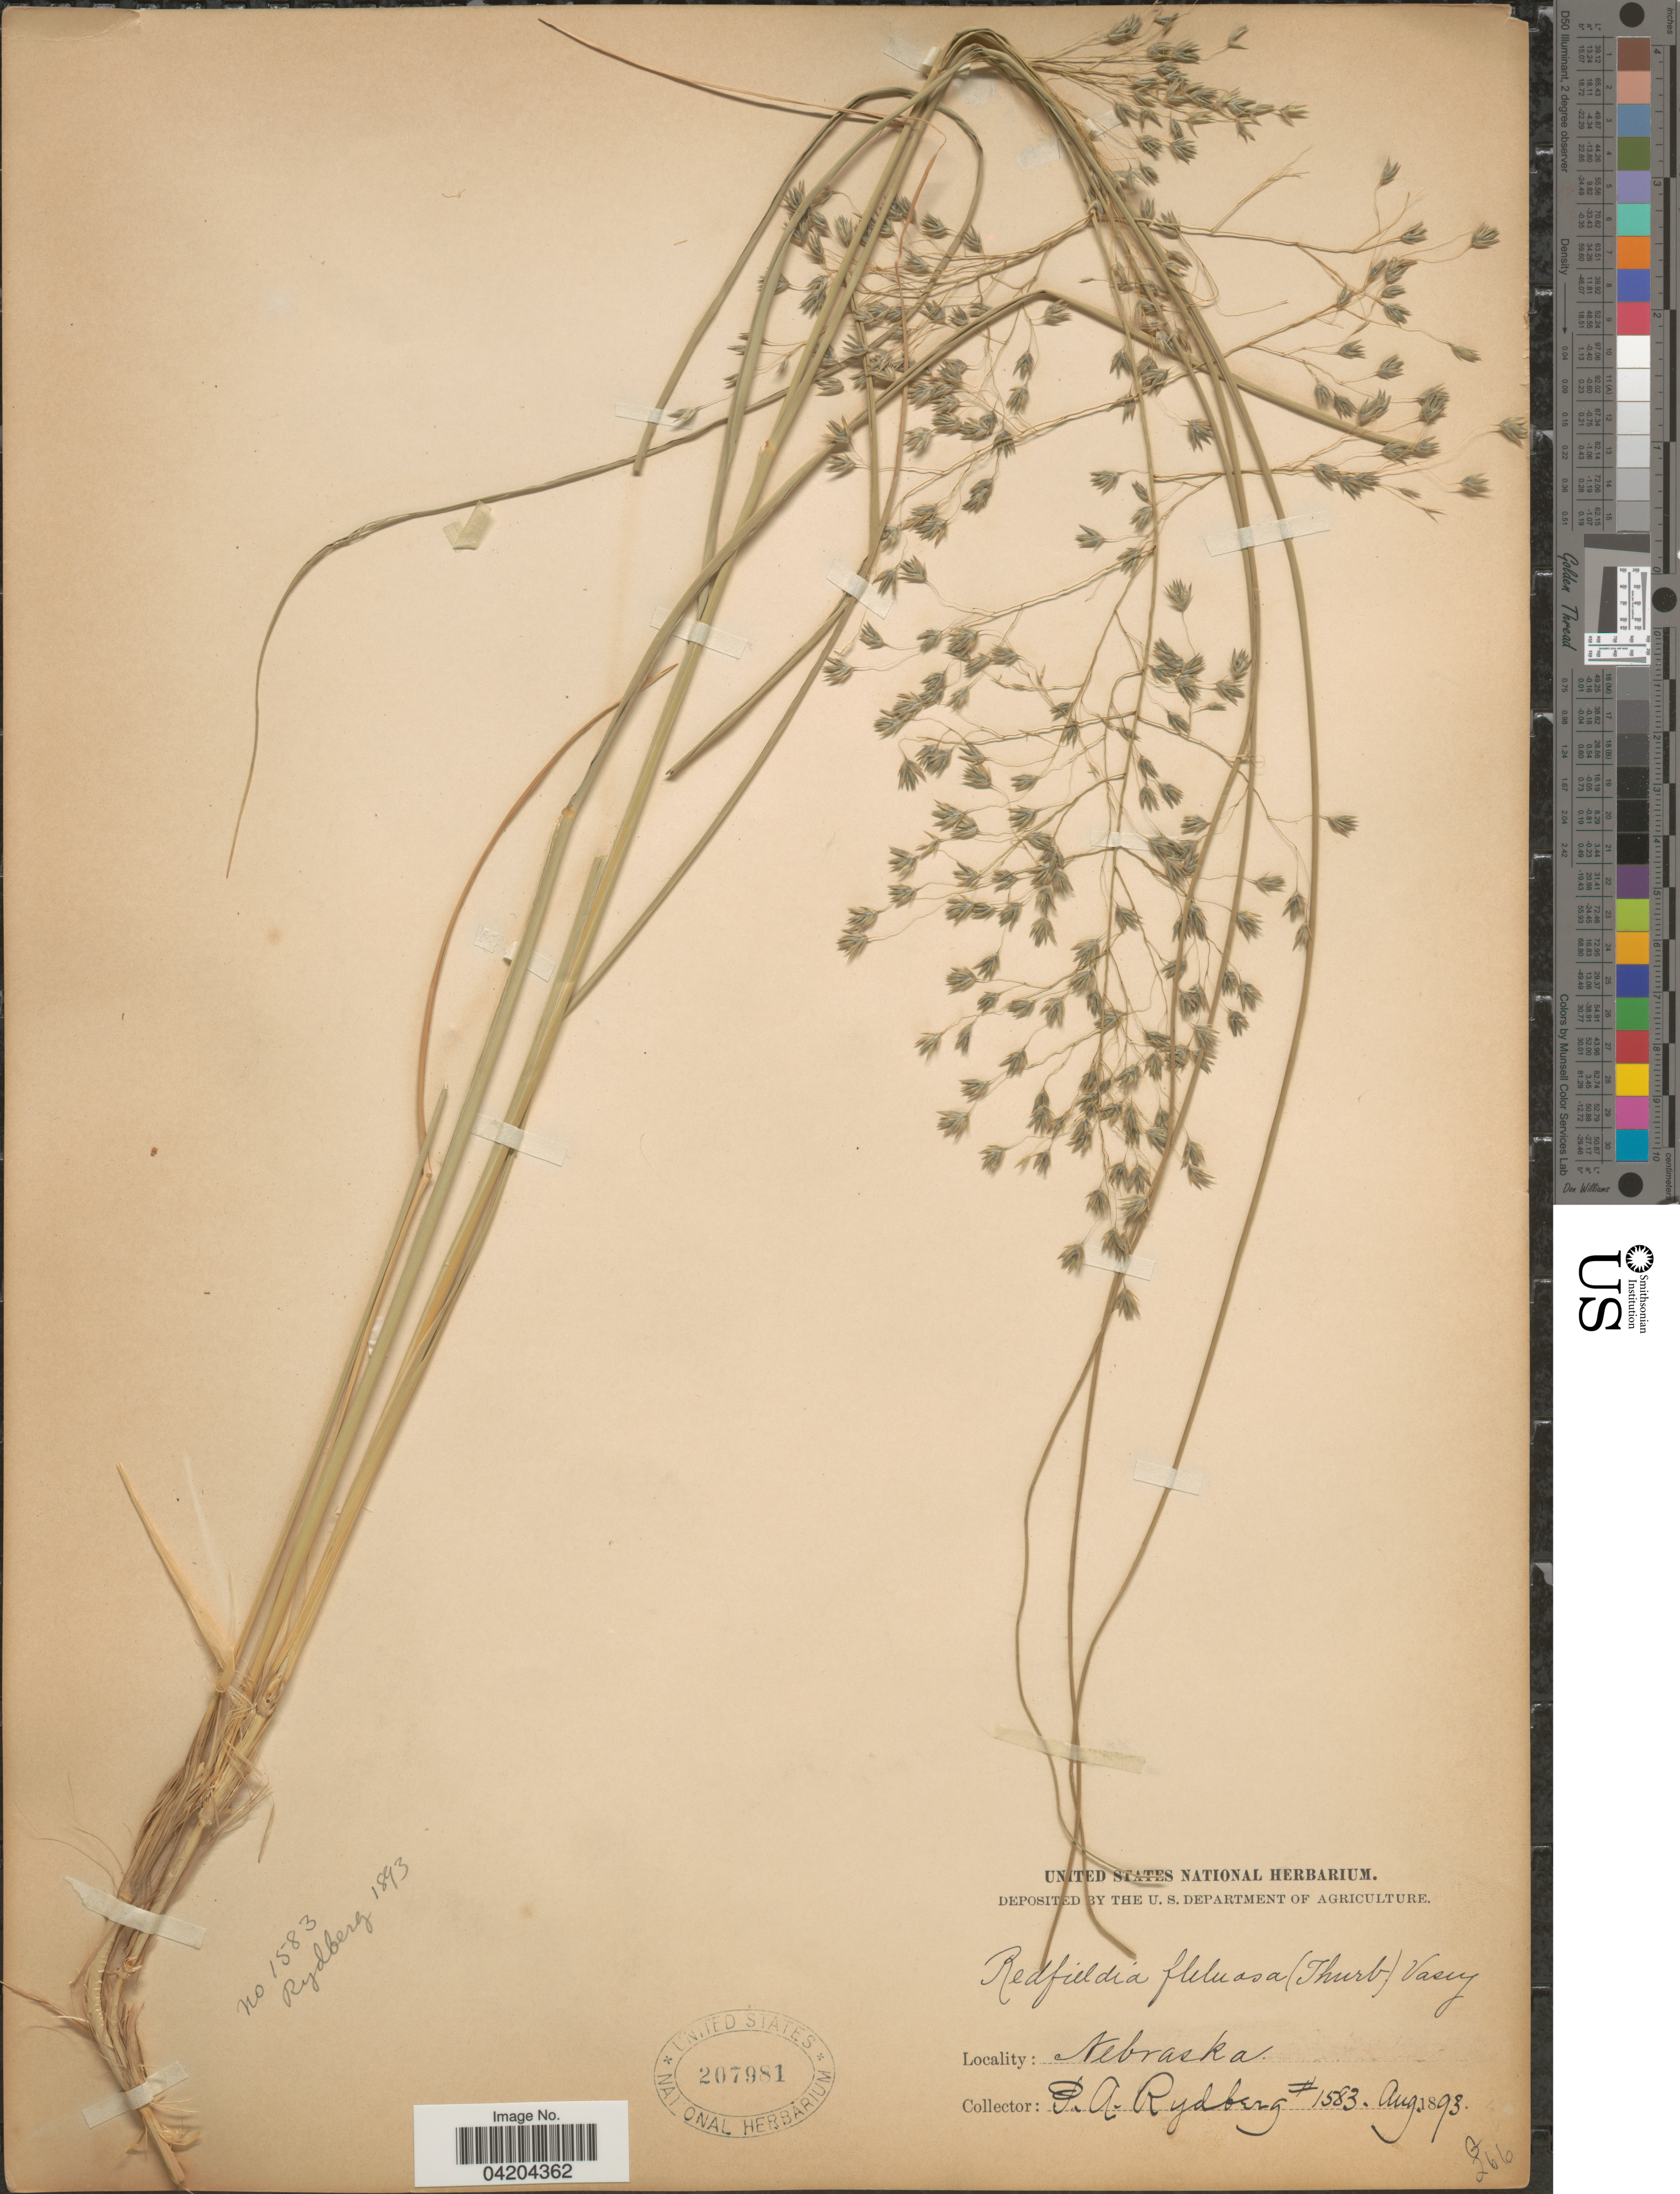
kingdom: Plantae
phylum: Tracheophyta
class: Liliopsida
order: Poales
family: Poaceae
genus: Muhlenbergia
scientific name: Muhlenbergia multiflora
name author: Columbus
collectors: P. A. Rydberg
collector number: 1583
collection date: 1893-08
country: United States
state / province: Nebraska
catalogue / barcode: US 207981